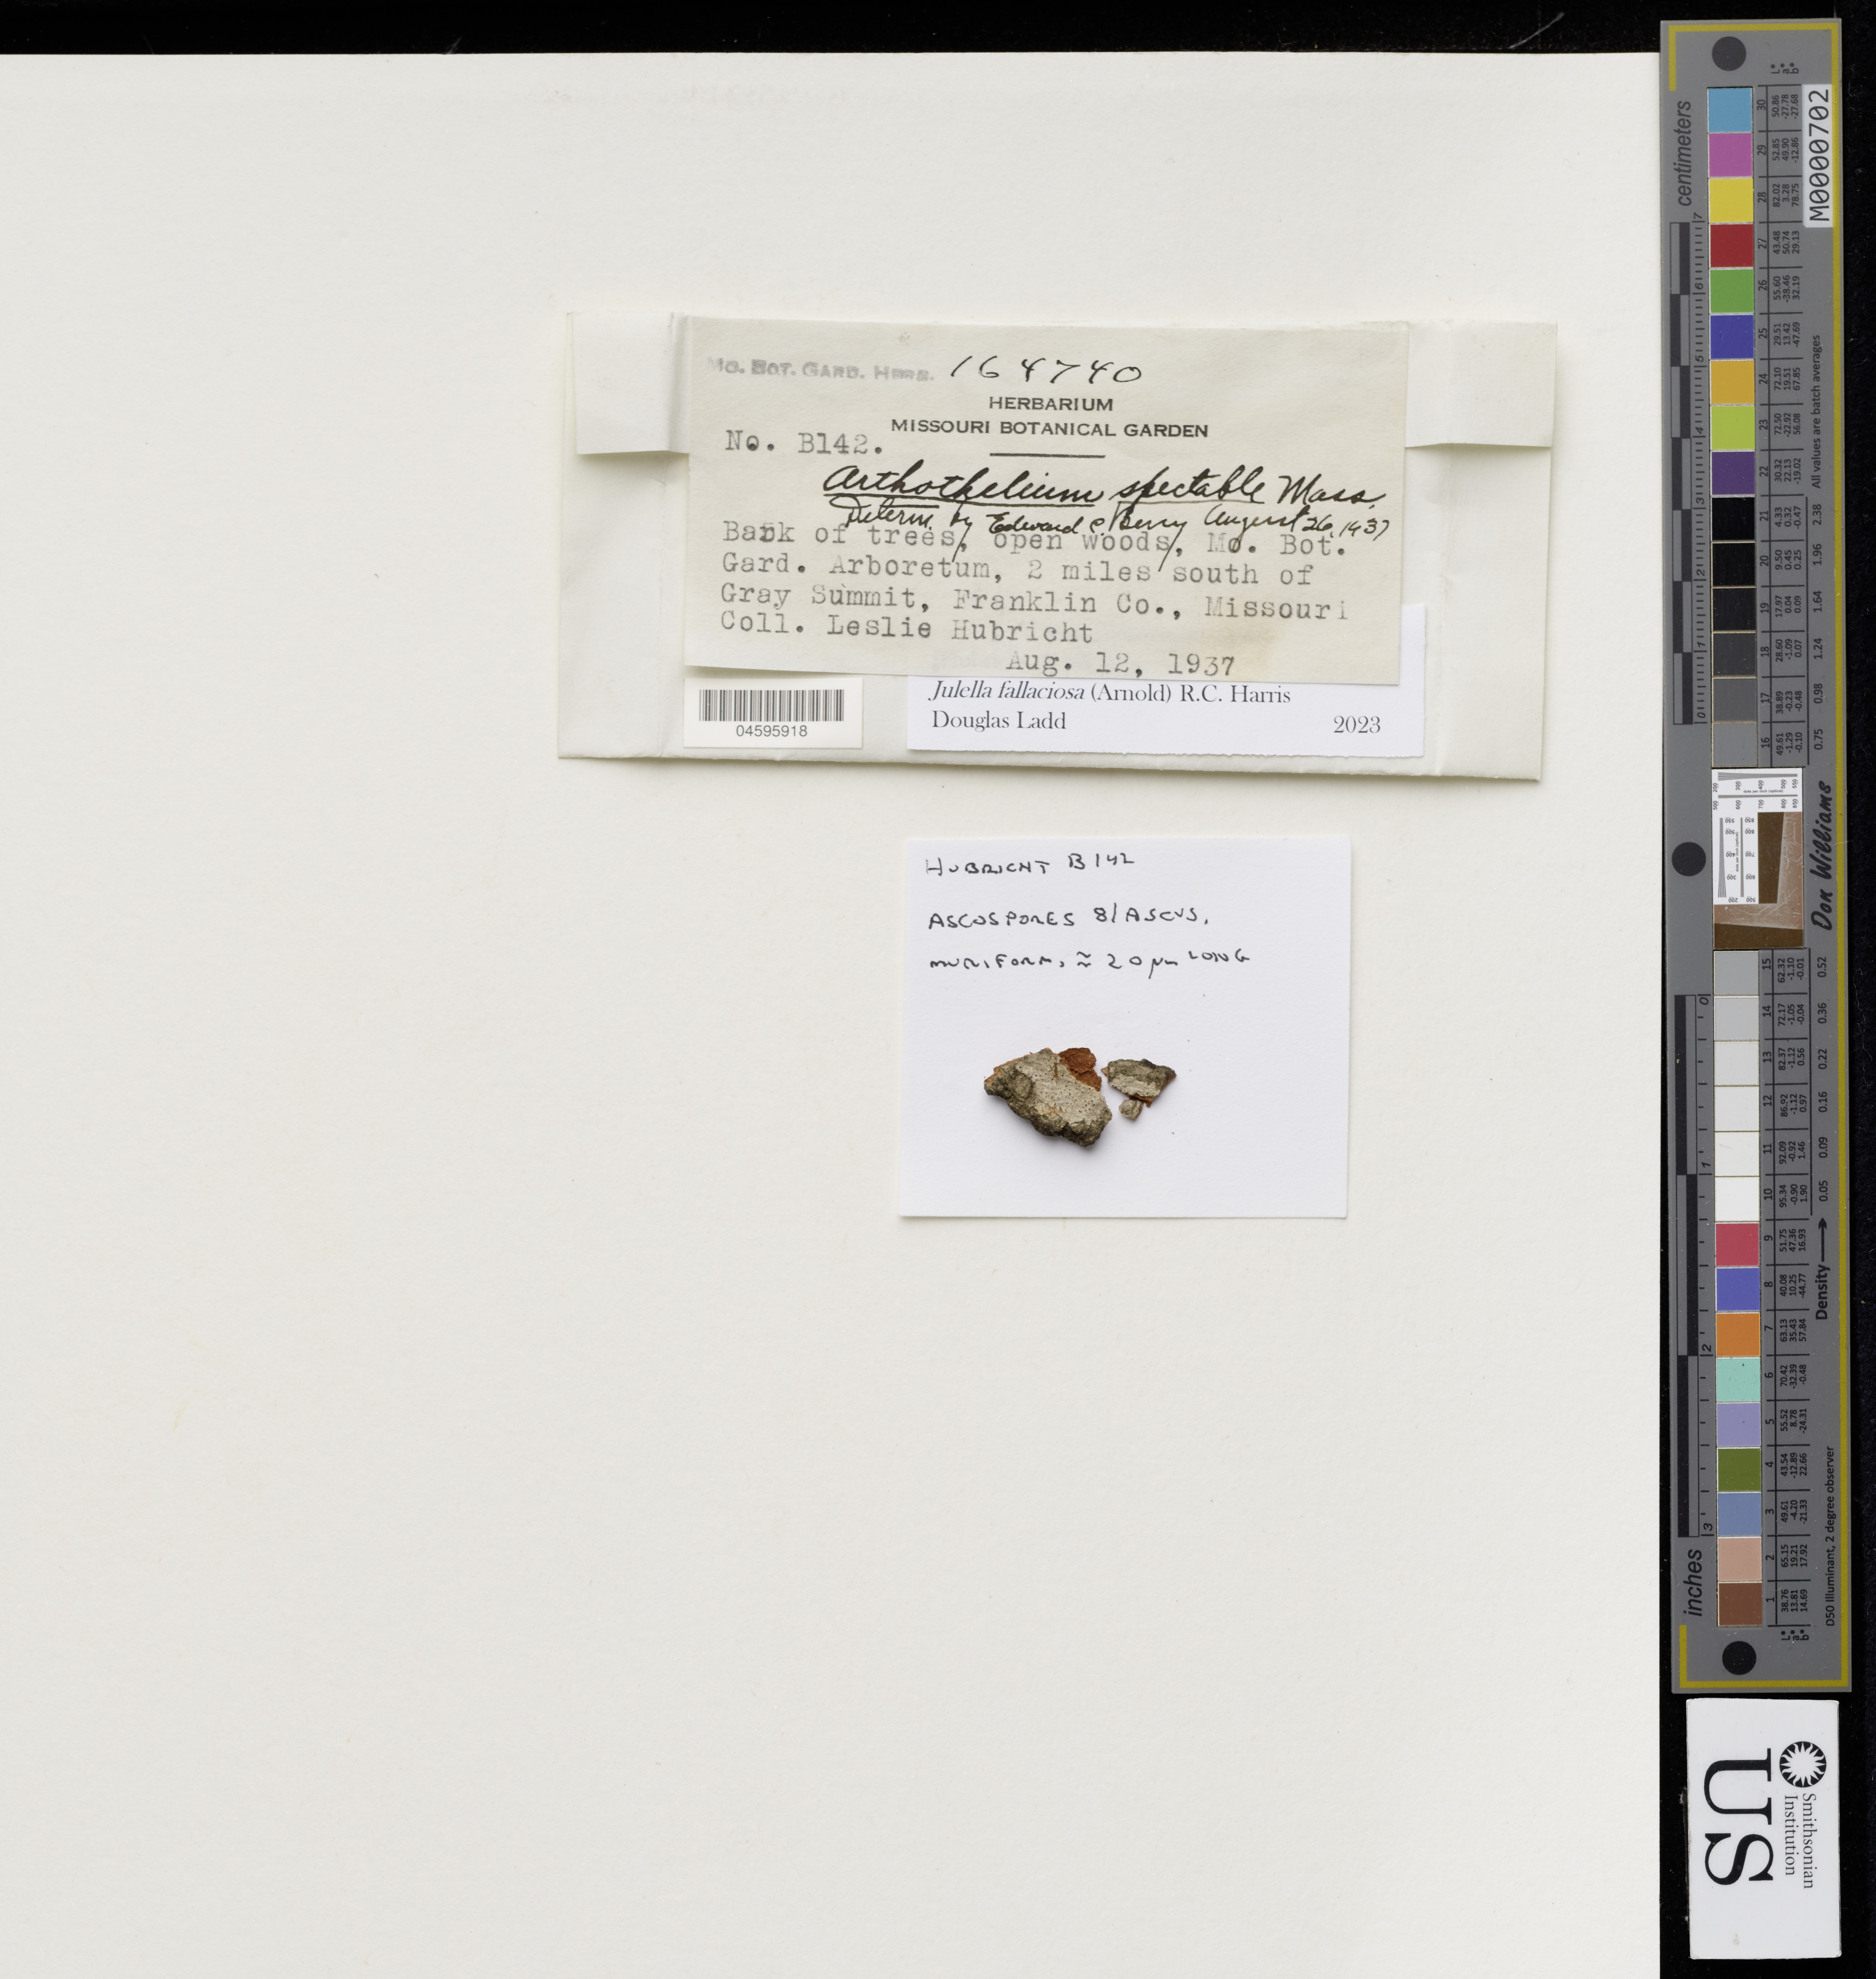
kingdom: Fungi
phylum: Ascomycota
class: Lecanoromycetes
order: Ostropales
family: Thelenellaceae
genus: Julella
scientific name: Julella fallaciosa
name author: (Stizenb. ex Arnold) R.C. Harris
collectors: L. Hubricht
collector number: B142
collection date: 1937-08-12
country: United States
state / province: Missouri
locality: Mo. Bot. Gard. Arboretum, 2 miles south of Gray Summit, Franklin Co.